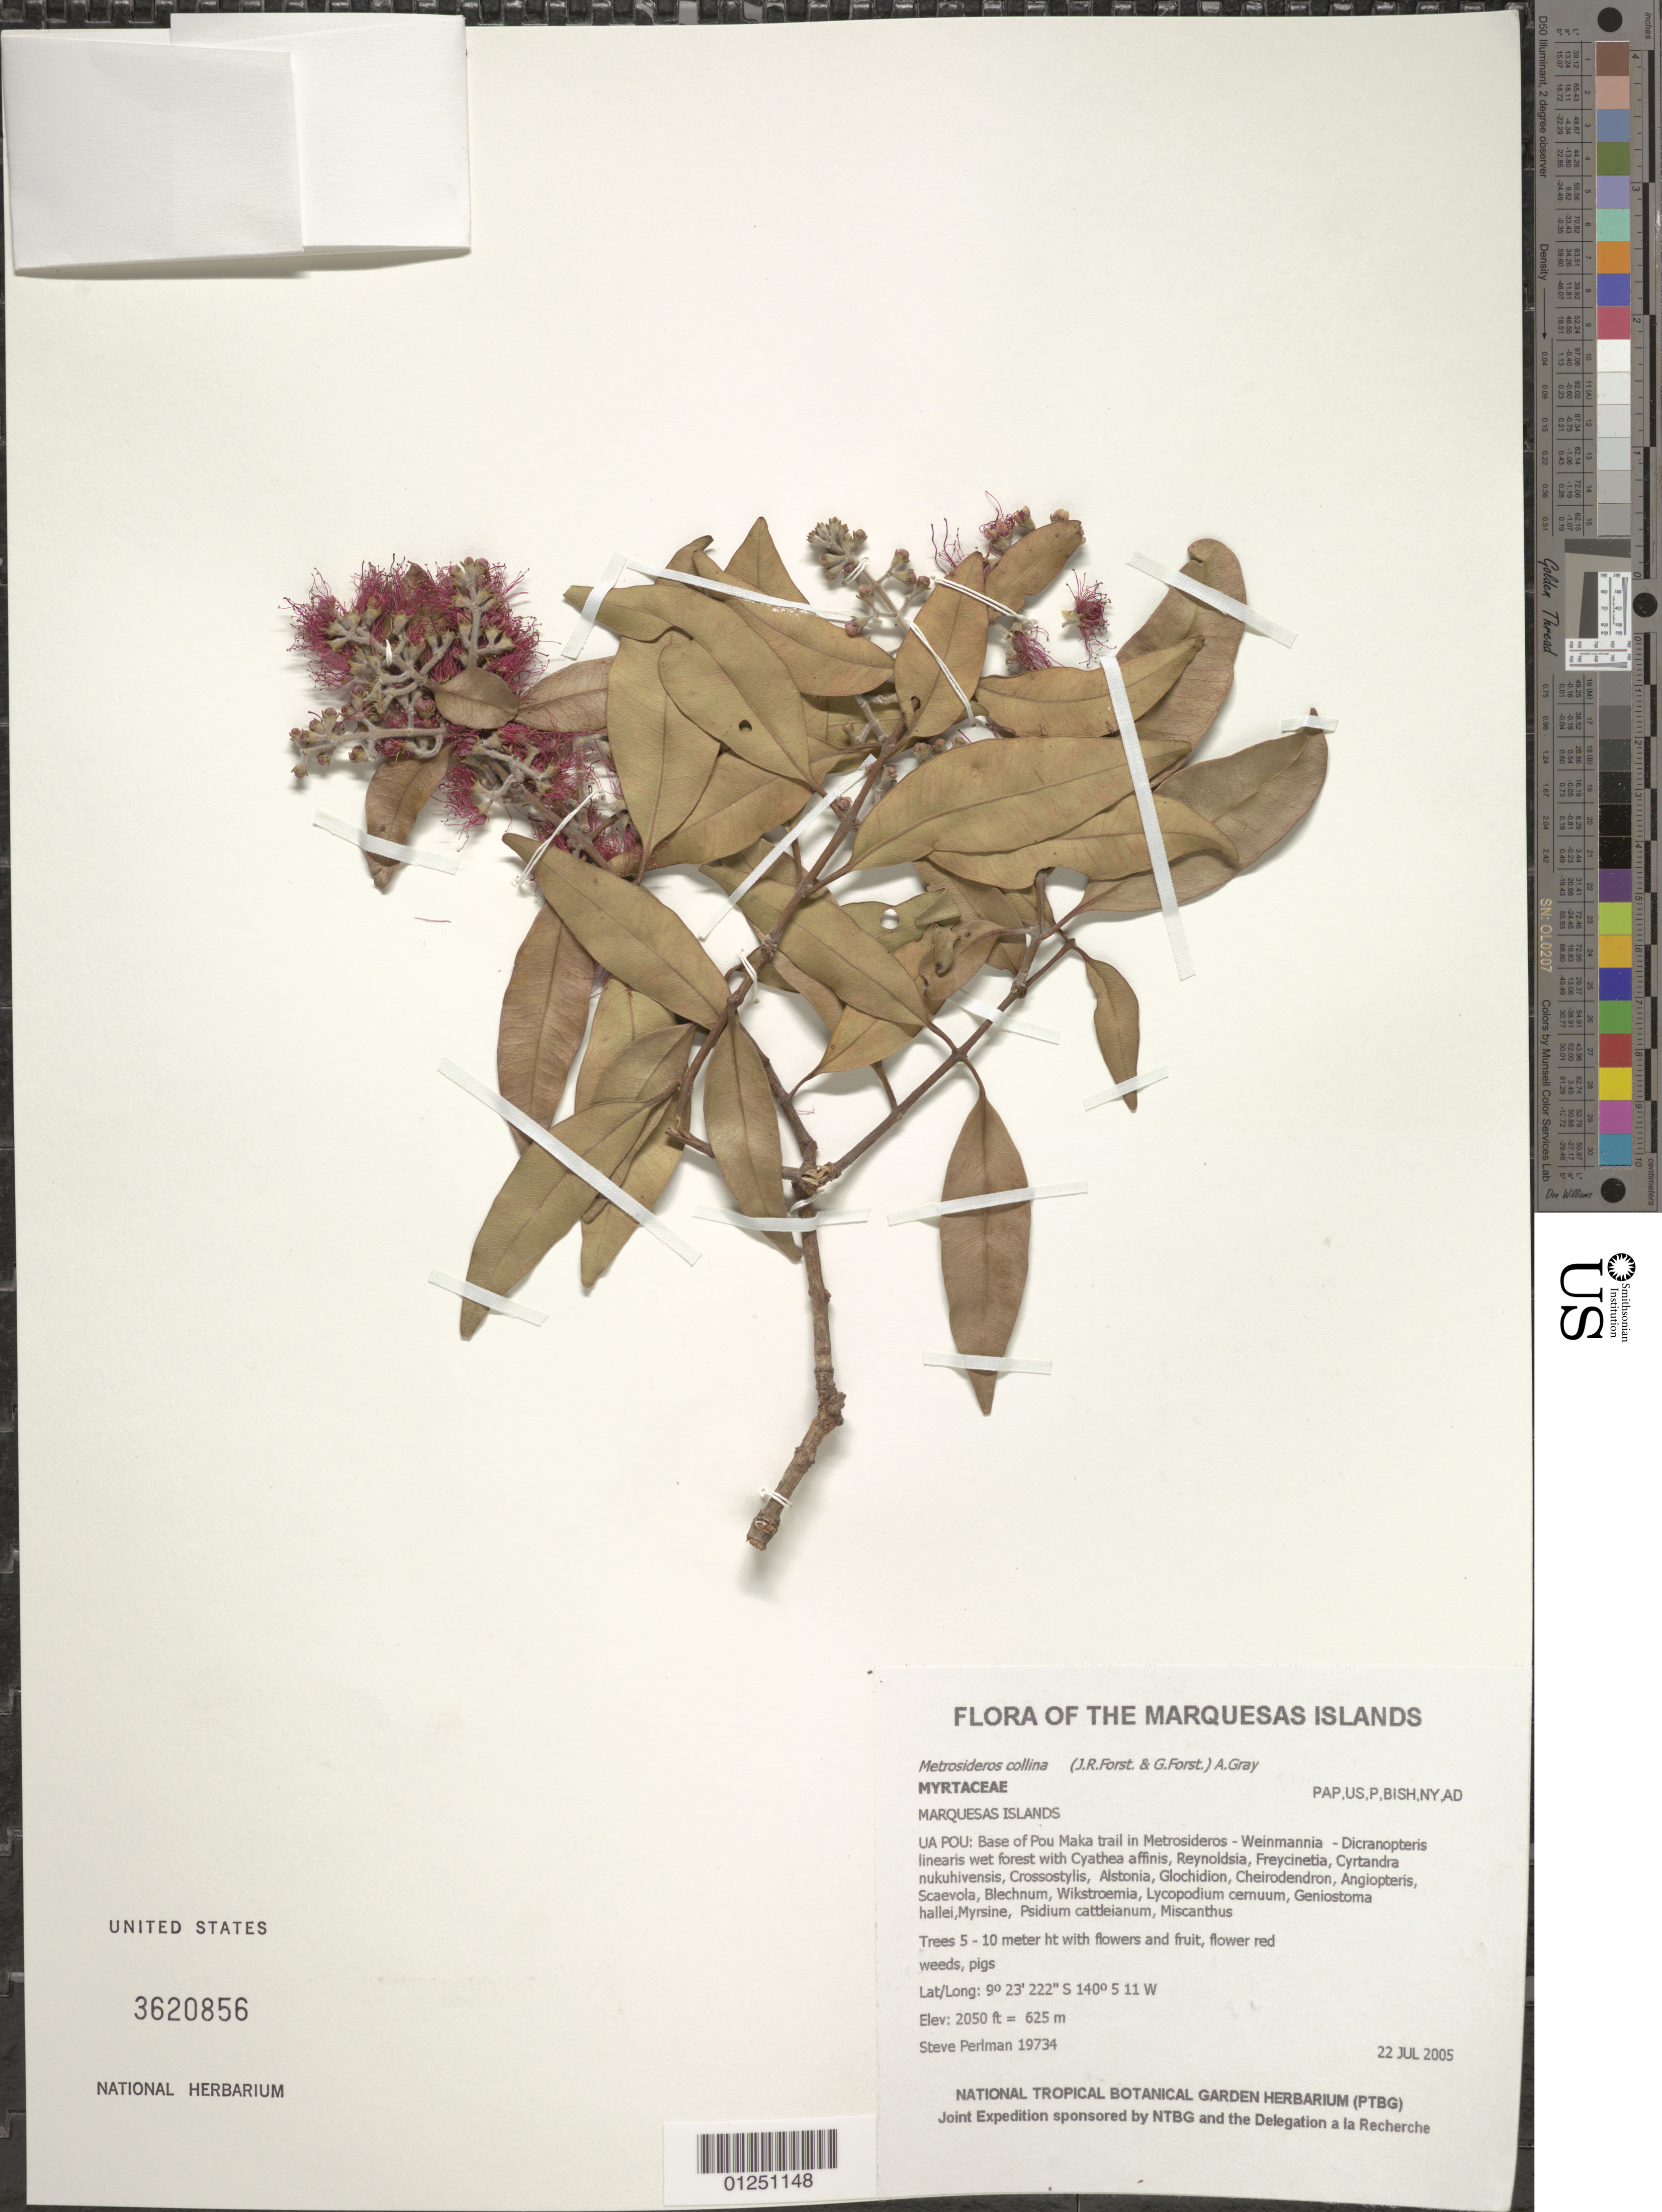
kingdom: Plantae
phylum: Tracheophyta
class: Magnoliopsida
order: Myrtales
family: Myrtaceae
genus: Metrosideros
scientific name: Metrosideros collina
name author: (J.R. Forst. & G. Forst.) A. Gray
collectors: S. P. Perlman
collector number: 19734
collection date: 2005-07-22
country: French Polynesia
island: Ua Pou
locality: Base of Pou Maka trail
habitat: Metrosideros - Weinmannia - Dicranopteris linearis wet forest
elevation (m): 625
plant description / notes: Weeds, pigs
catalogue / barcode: US 3620856